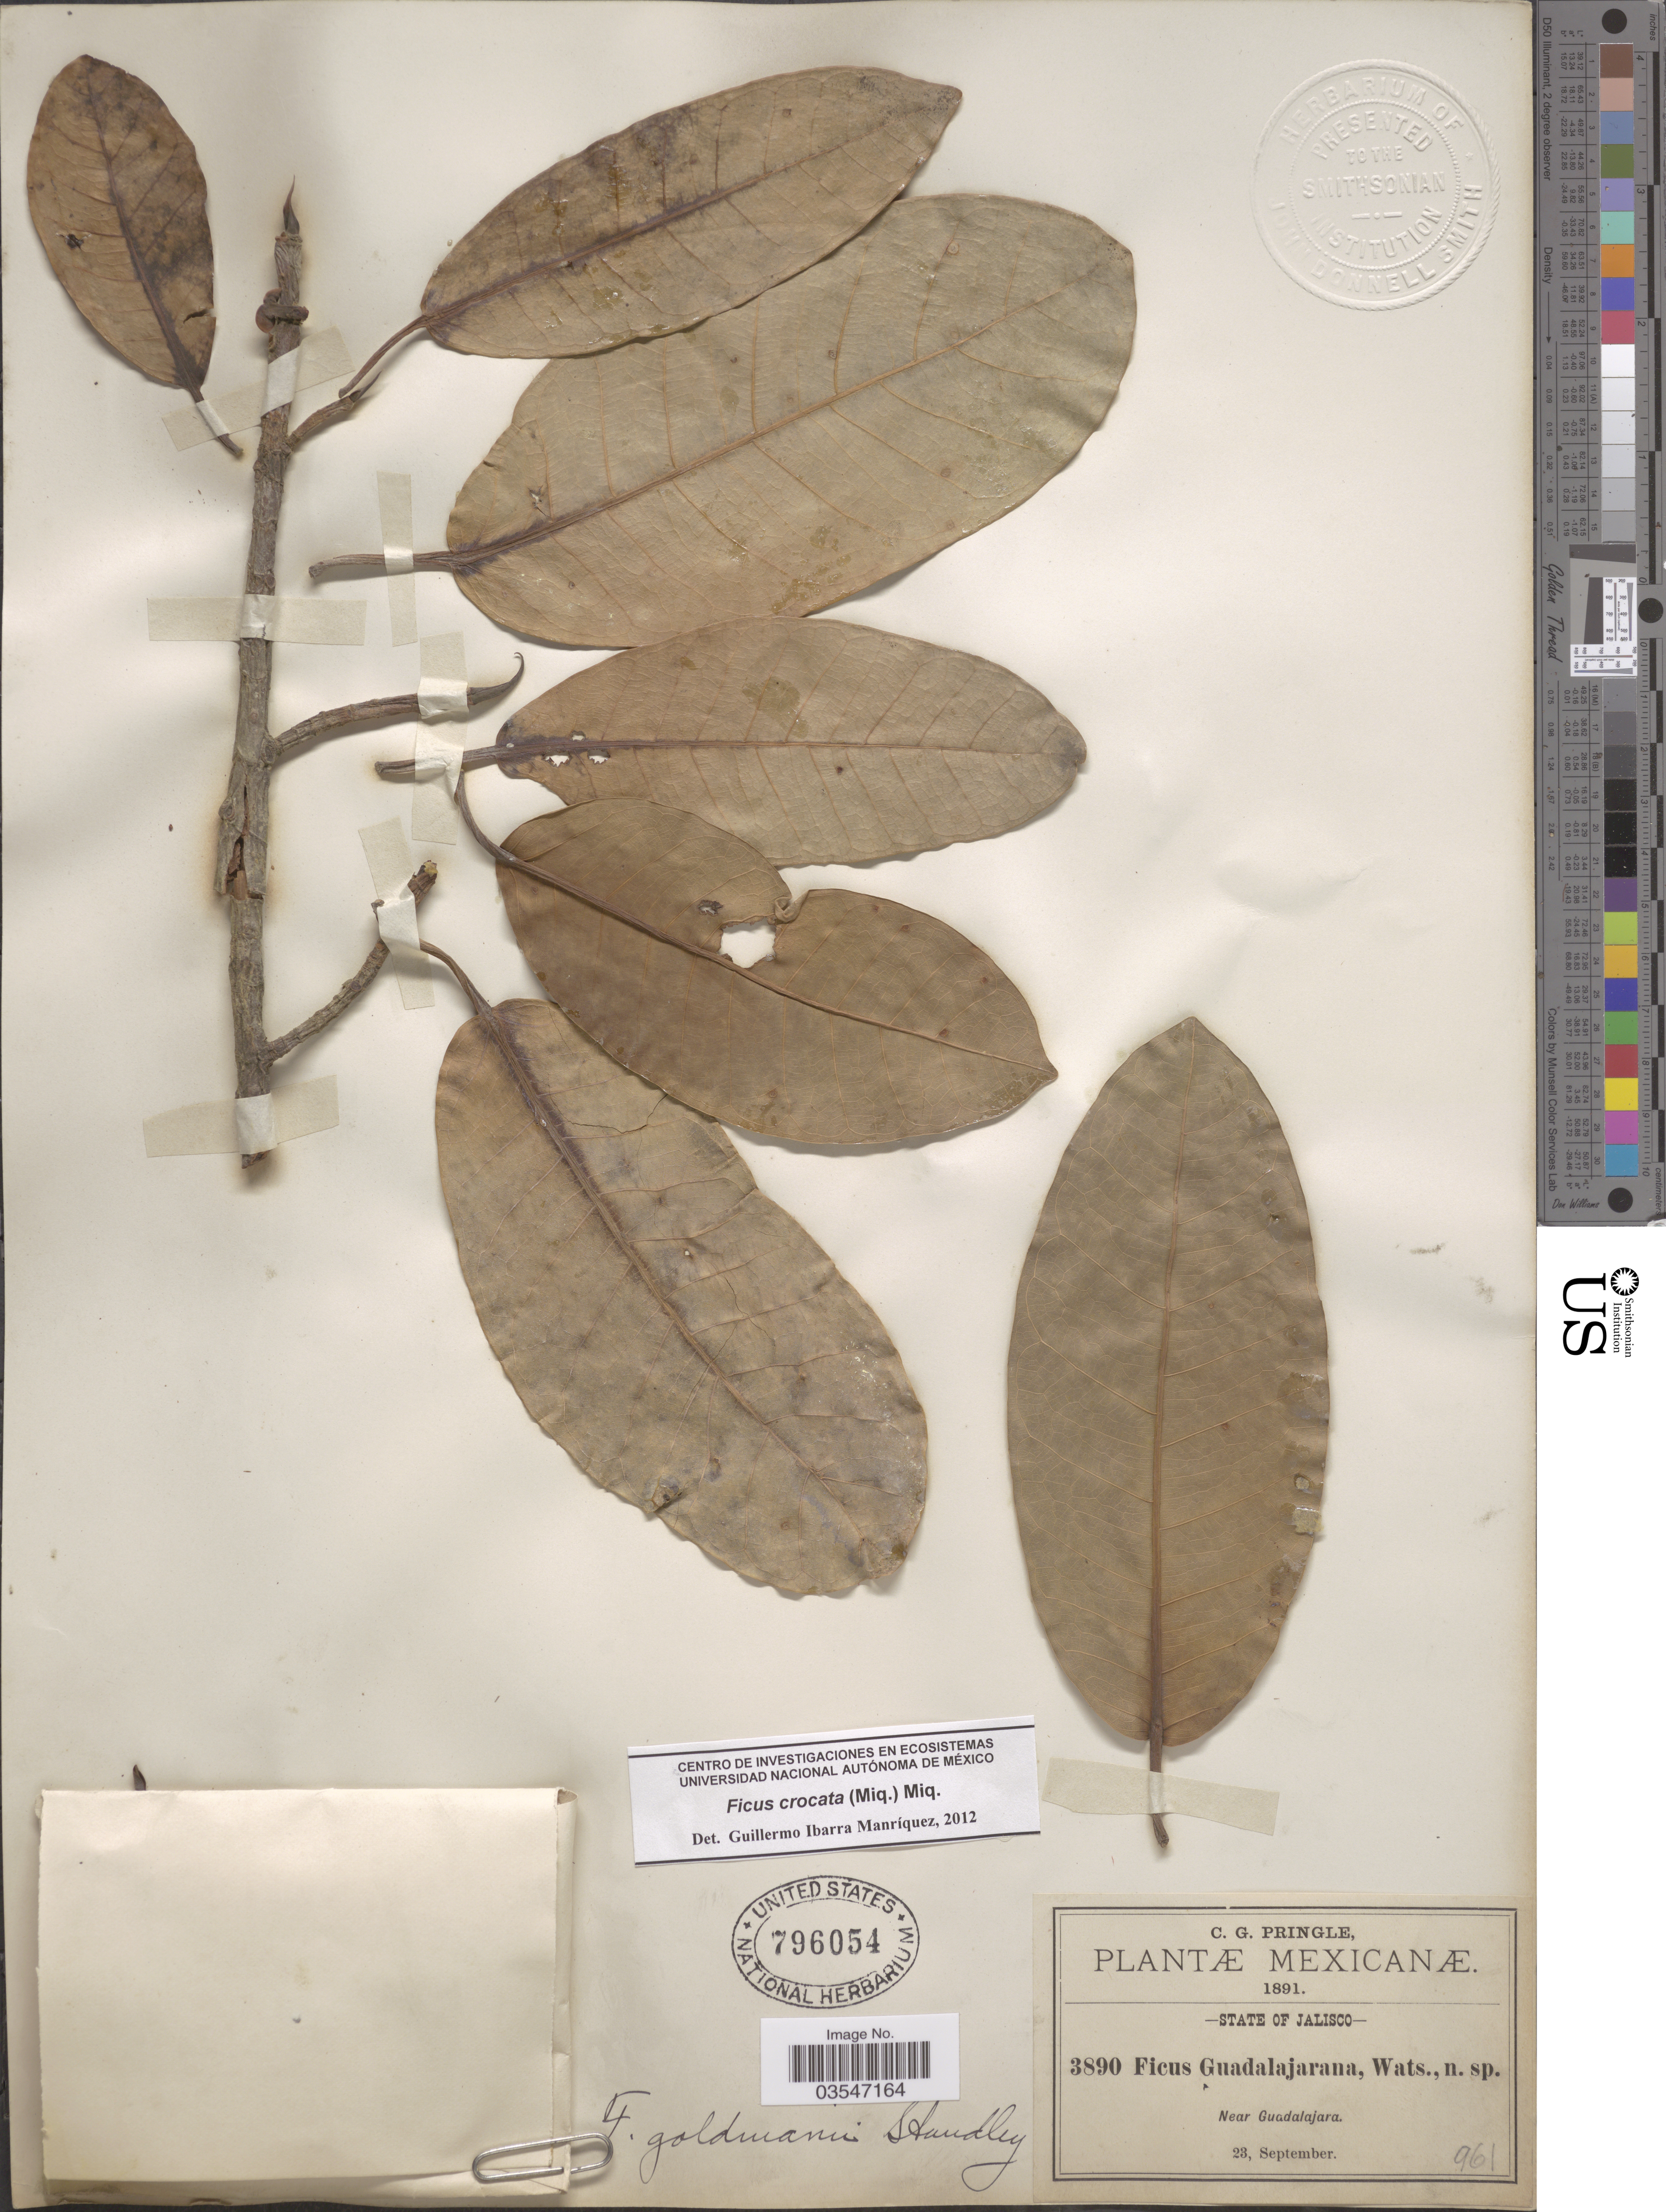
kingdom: Plantae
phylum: Tracheophyta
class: Magnoliopsida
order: Rosales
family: Moraceae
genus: Ficus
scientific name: Ficus crocata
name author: (Miq.) Miq.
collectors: C. G. Pringle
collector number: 3890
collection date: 1891-09-23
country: Mexico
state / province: Jalisco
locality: Near Guadalajara.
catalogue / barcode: US 796054